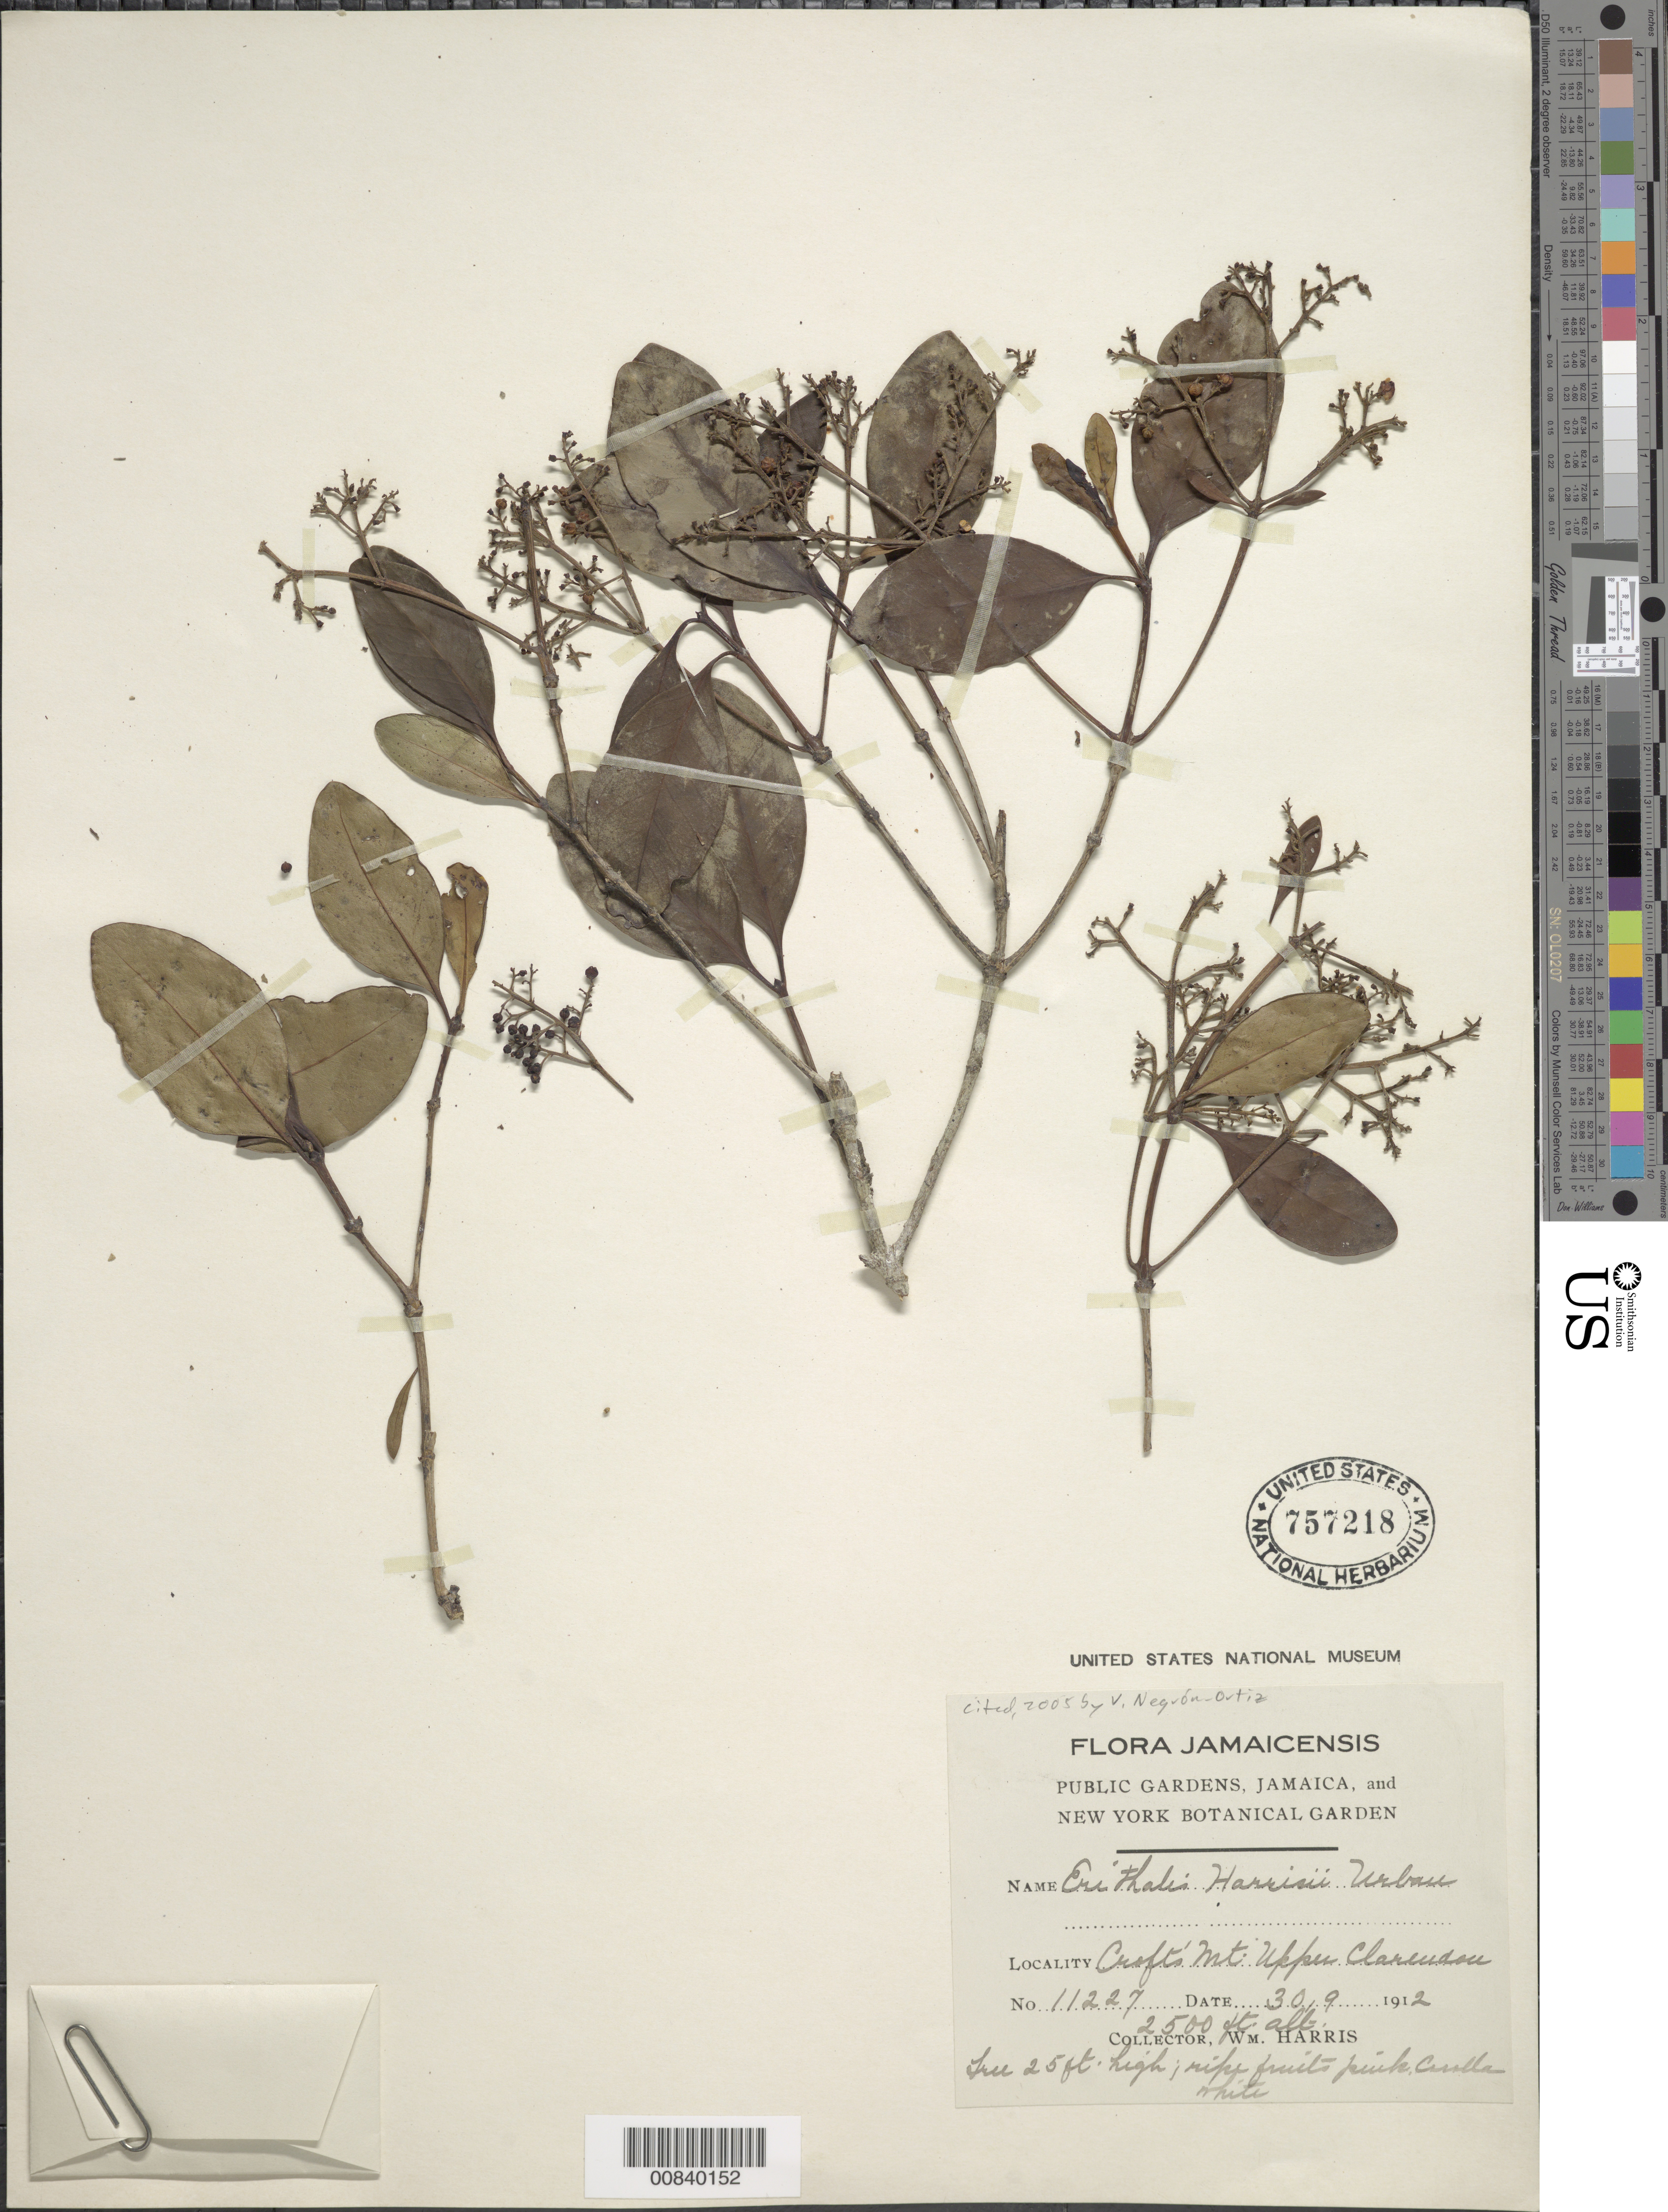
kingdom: Plantae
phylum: Tracheophyta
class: Magnoliopsida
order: Gentianales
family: Rubiaceae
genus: Erithalis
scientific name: Erithalis harrisii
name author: Urb.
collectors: W. H. Harris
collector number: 11227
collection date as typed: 30 Sep 1912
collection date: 1912-09-30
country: Jamaica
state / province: Clarendon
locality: Croft's Mt. Upper Clarendon.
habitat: Montane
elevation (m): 762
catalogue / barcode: US 757218